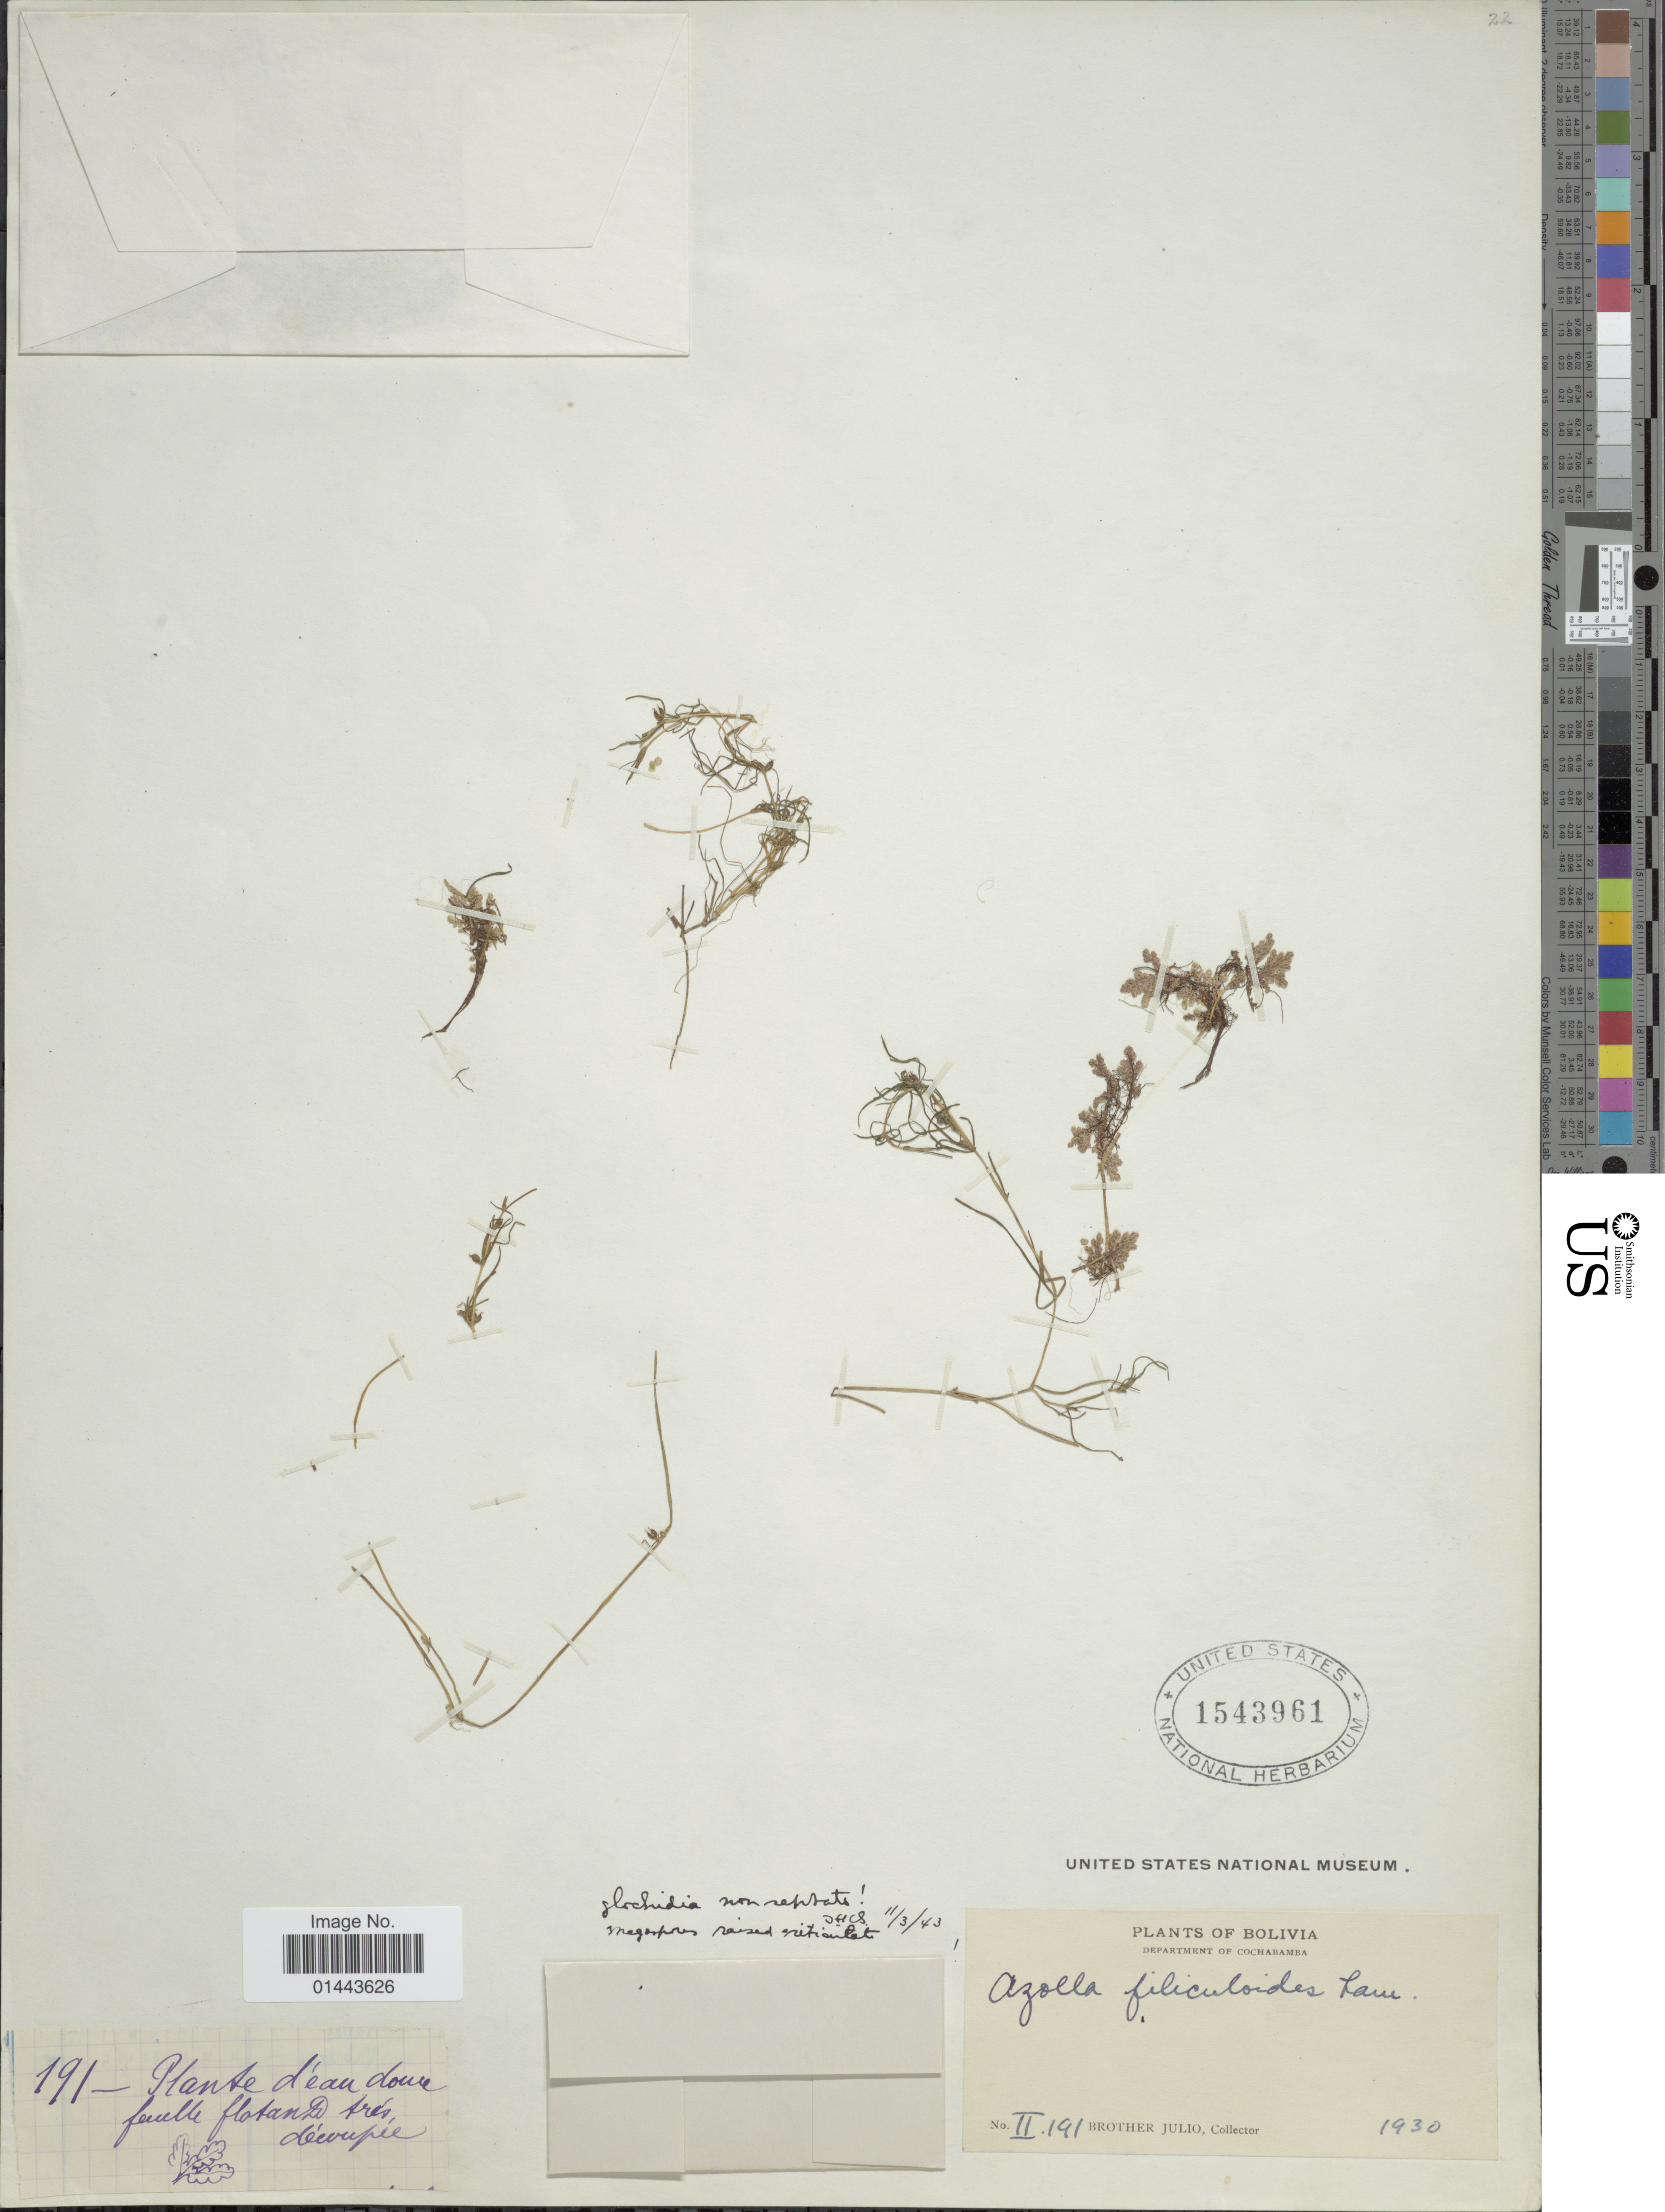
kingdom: Plantae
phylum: Tracheophyta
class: Polypodiopsida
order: Salviniales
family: Salviniaceae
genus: Azolla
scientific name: Azolla mexicana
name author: C. Presl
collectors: Bro. Julio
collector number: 2.191*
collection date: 1930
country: Bolivia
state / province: Cochabamba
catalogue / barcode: US 1543961